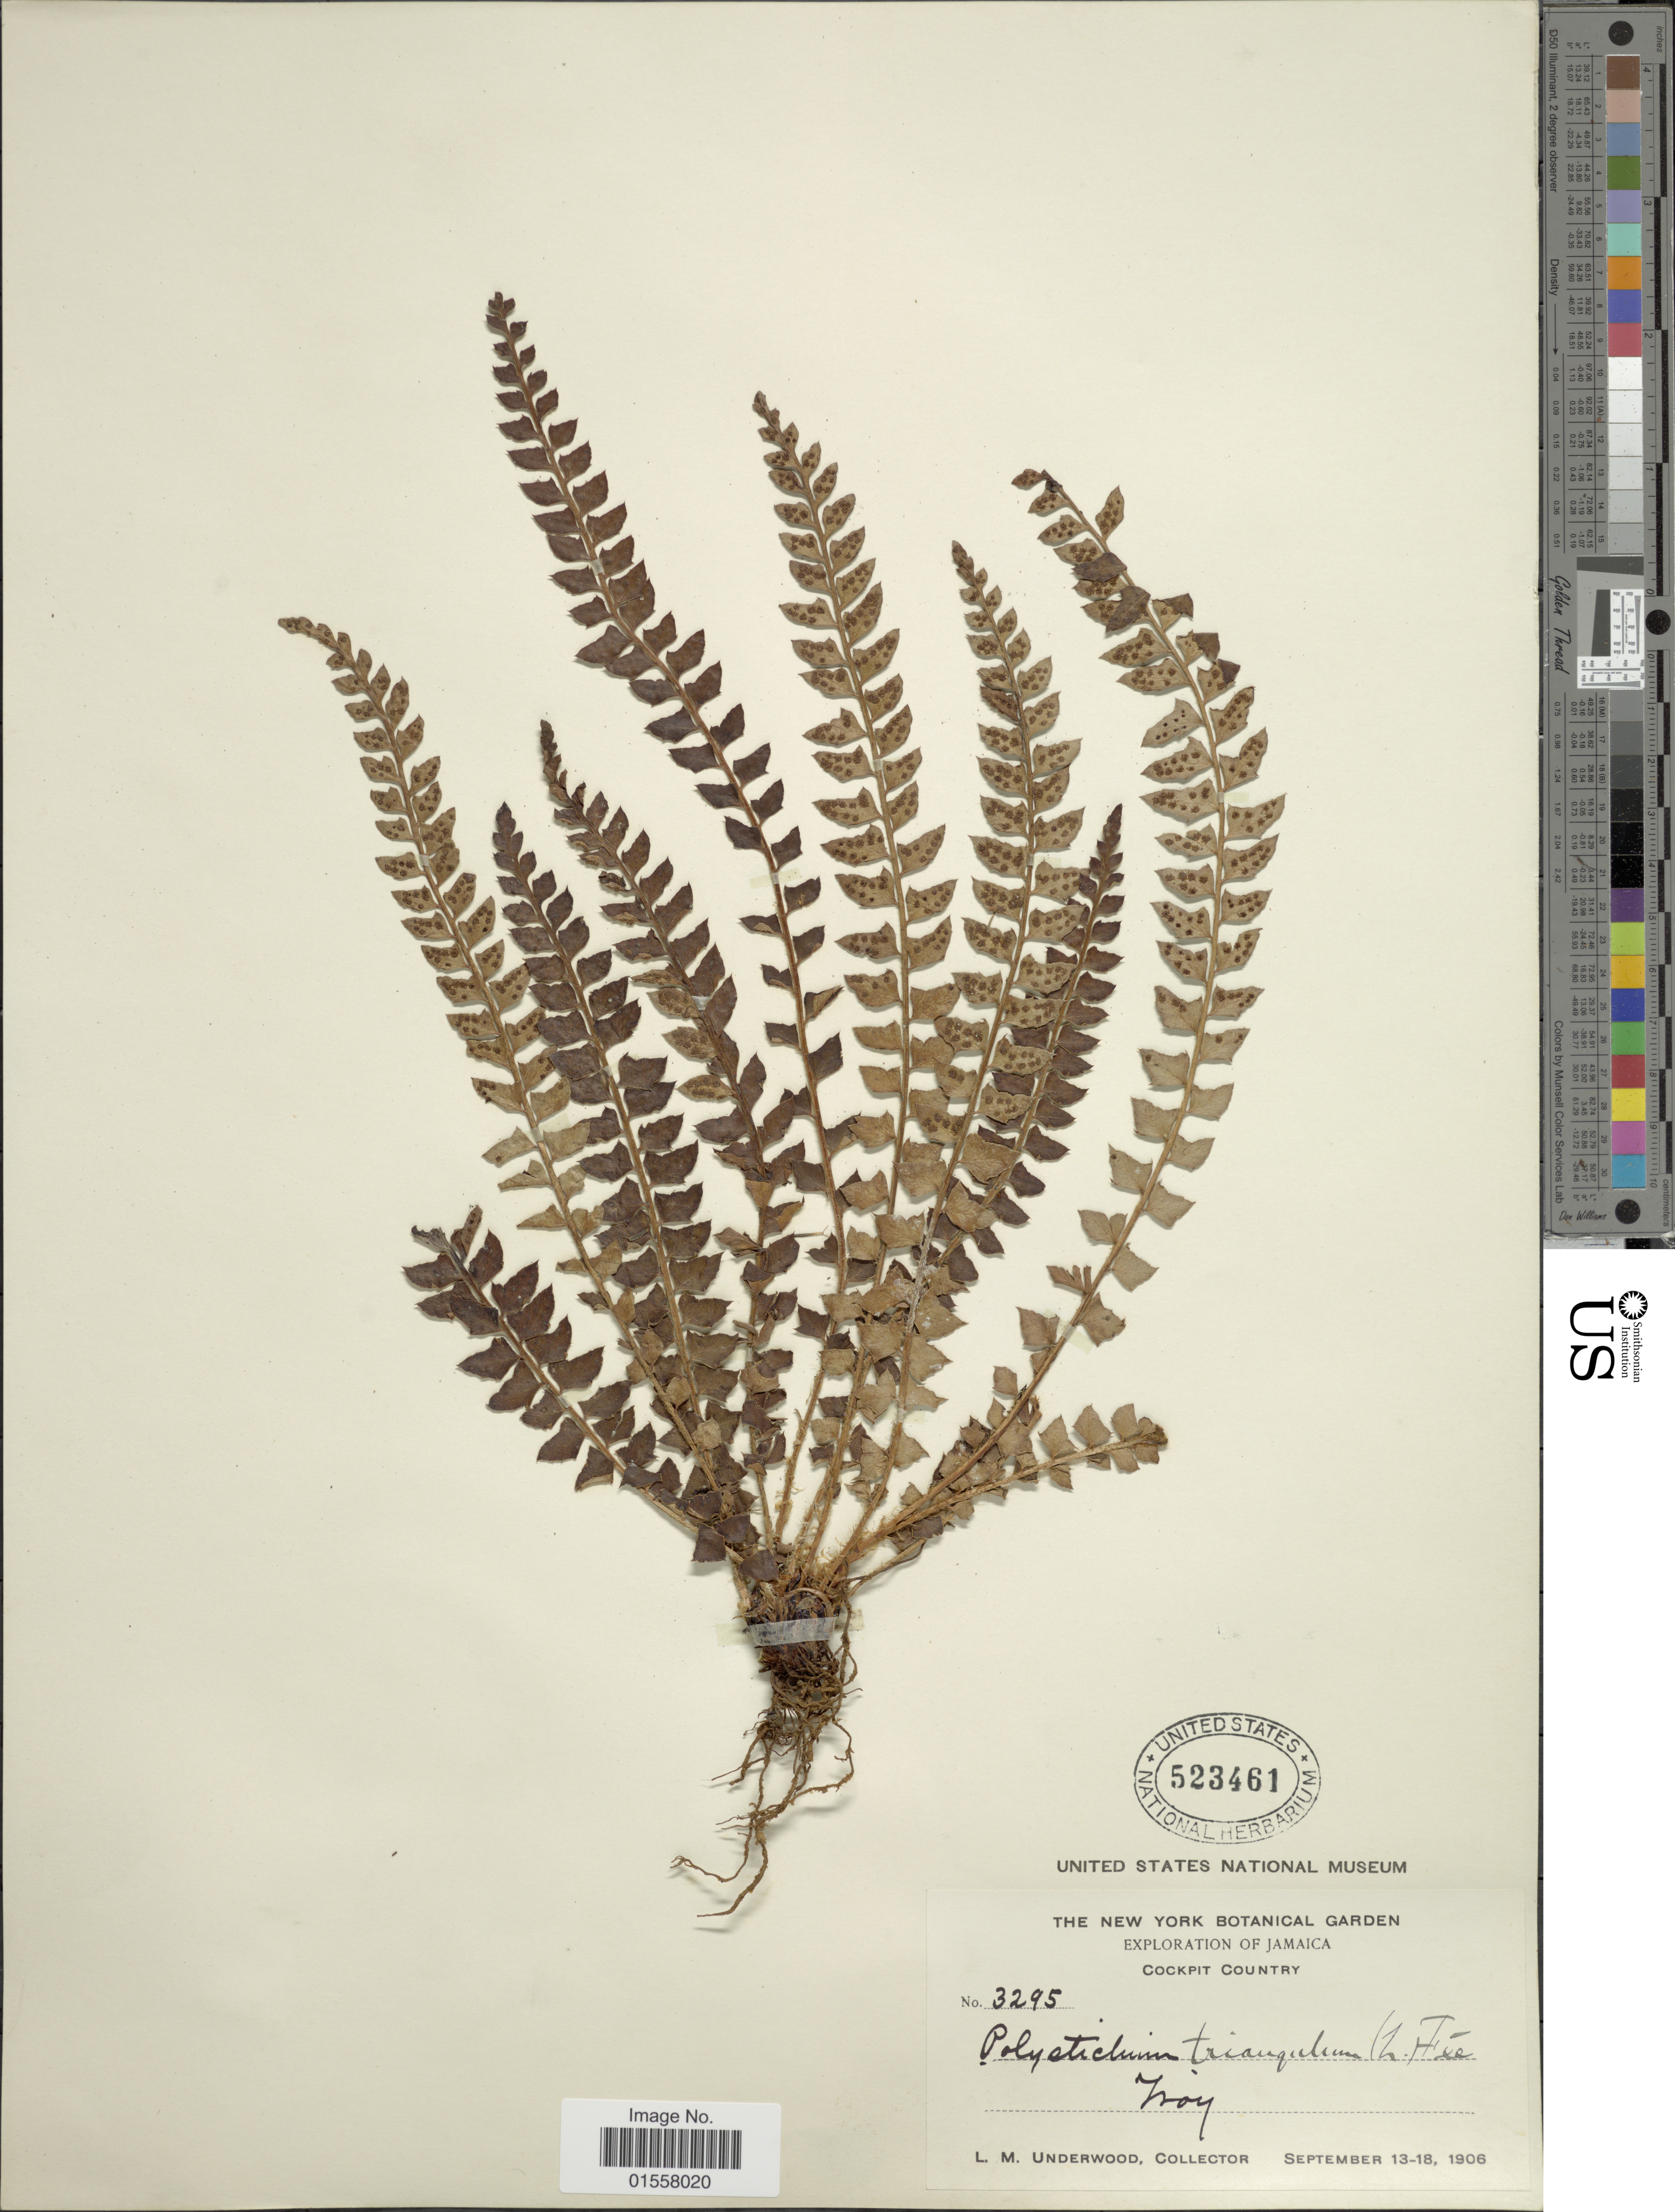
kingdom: Plantae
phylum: Tracheophyta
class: Polypodiopsida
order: Polypodiales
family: Dryopteridaceae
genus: Polystichum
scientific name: Polystichum echinatum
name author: (J.F. Gmel.) C. Chr.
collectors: L. M. Underwood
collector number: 3295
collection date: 1906-09-13/1906-09-18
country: Jamaica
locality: Cockpit Country, Troy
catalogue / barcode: US 523461